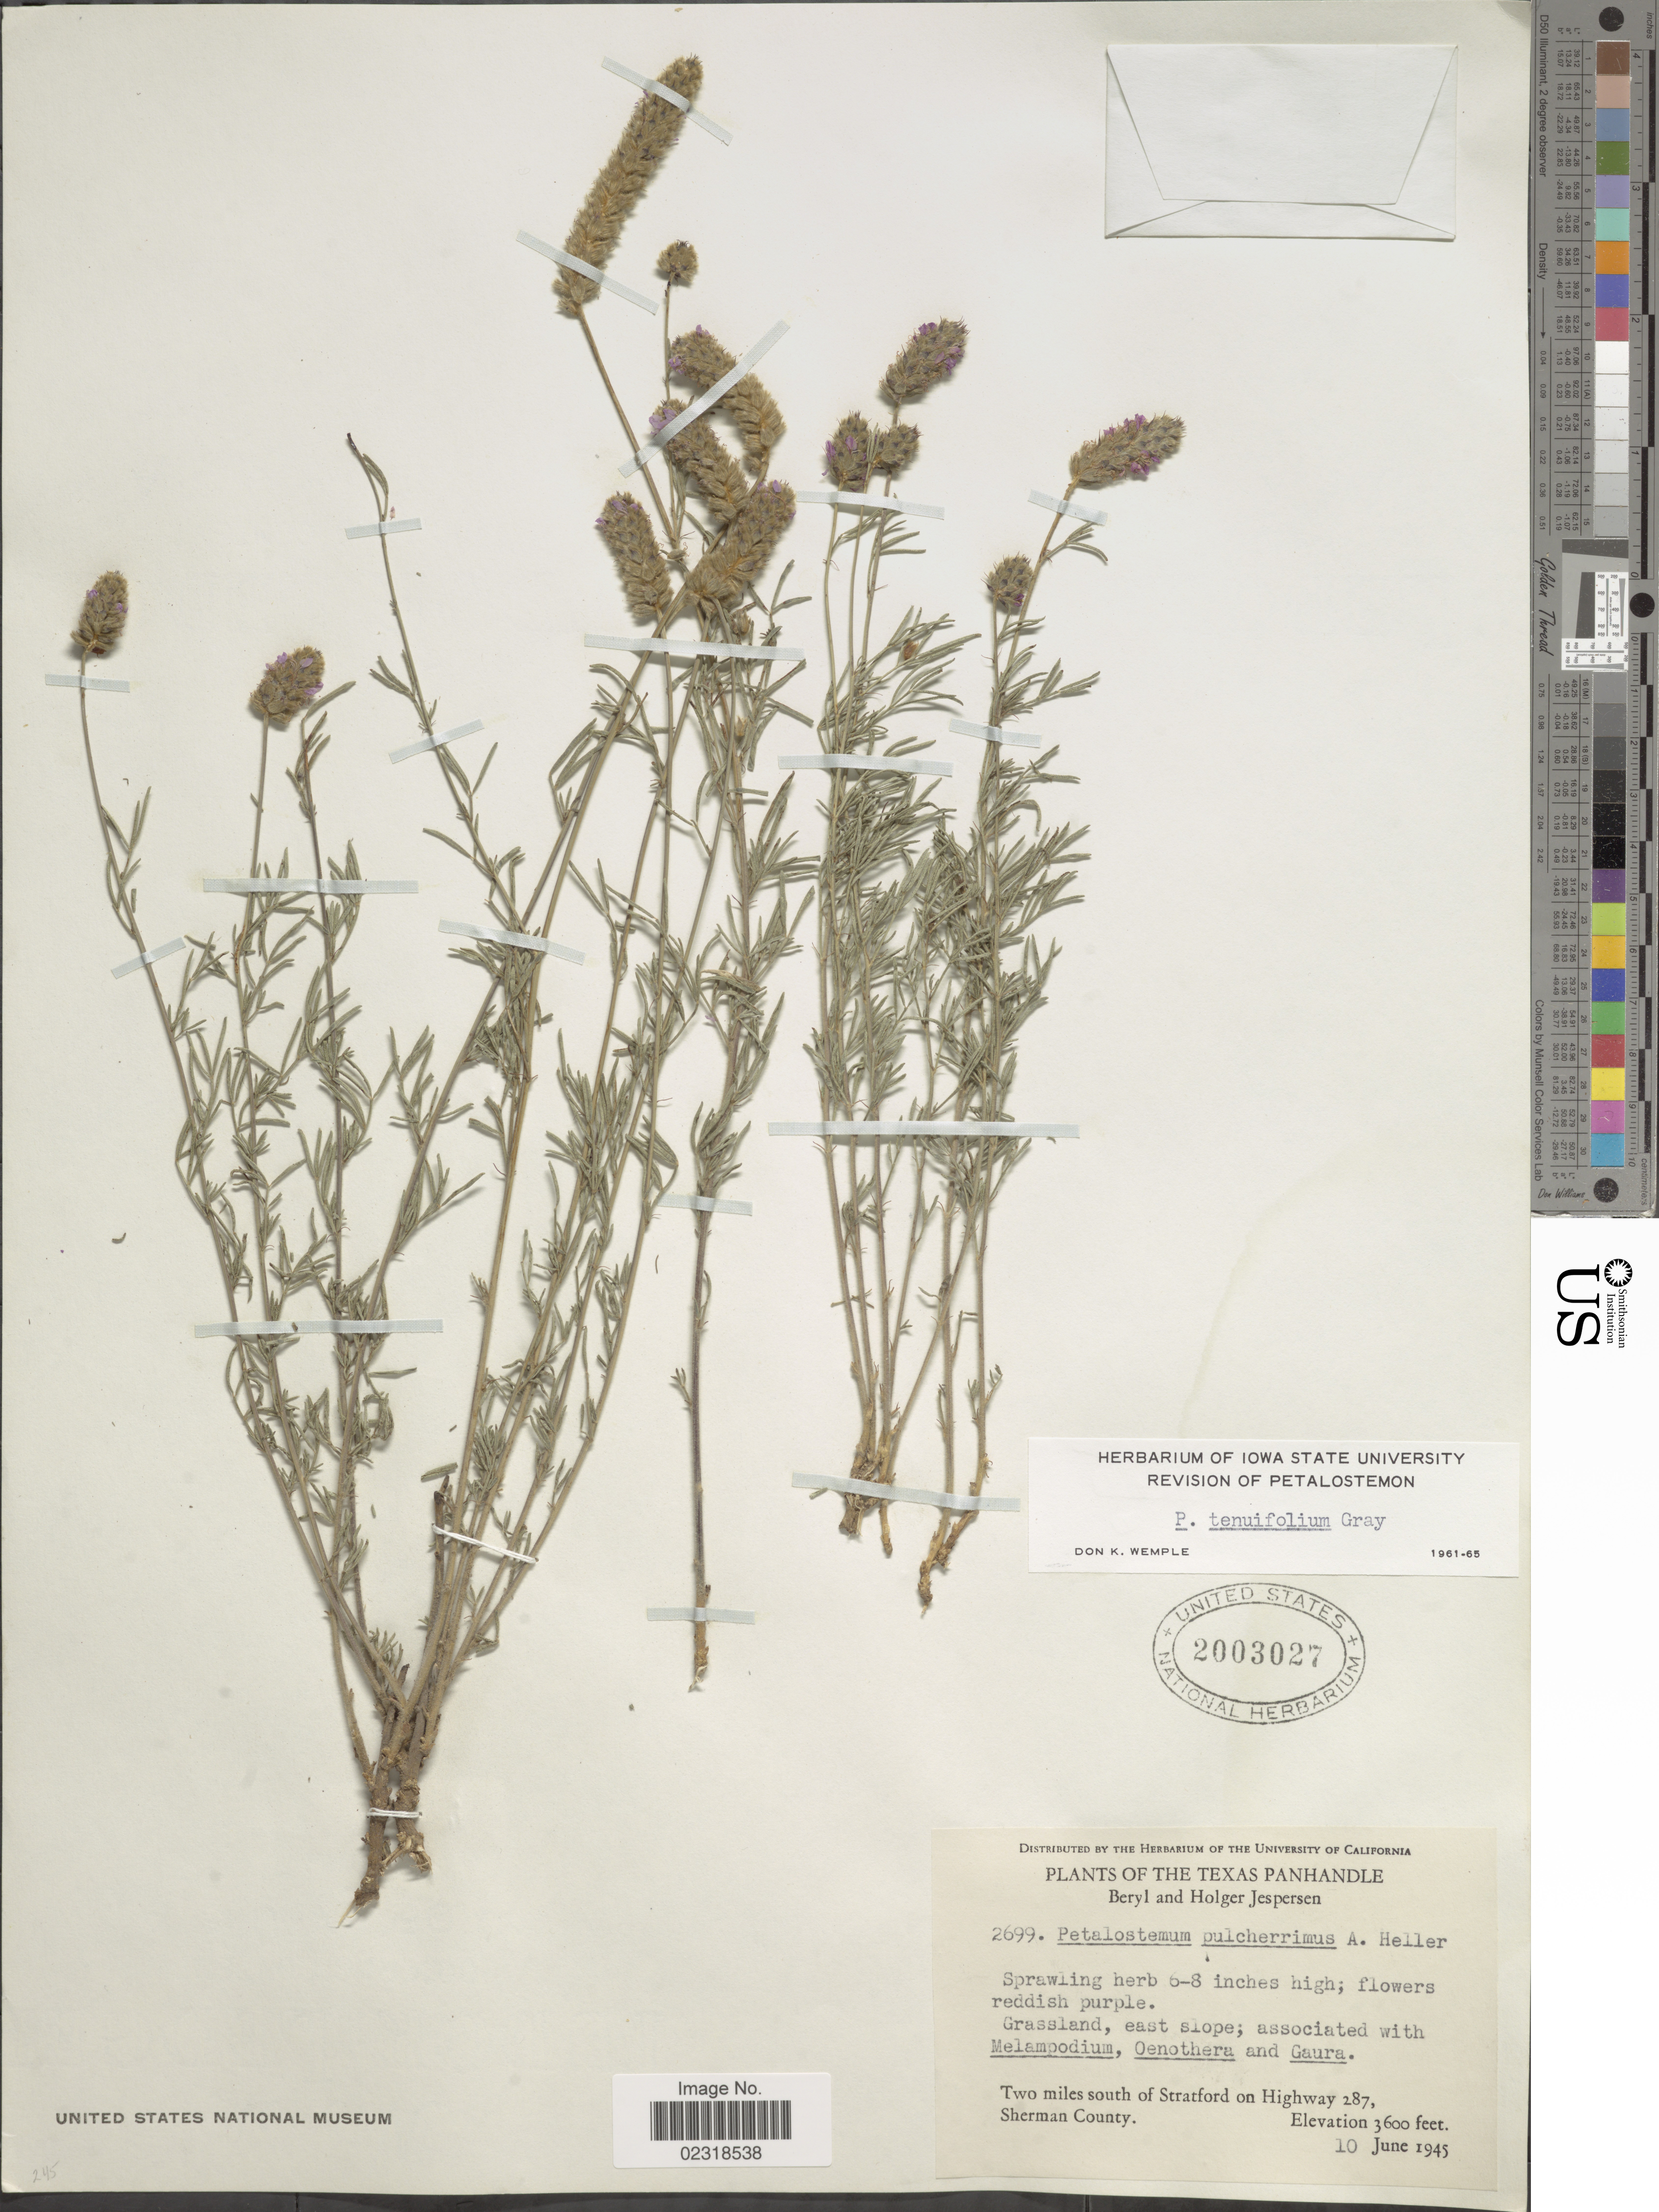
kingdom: Plantae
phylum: Tracheophyta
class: Magnoliopsida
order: Fabales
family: Fabaceae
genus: Dalea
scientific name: Dalea tenuifolia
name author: (A. Gray) Shinners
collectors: B. Jespersen & H. Jespersen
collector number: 2699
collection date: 1945-06-10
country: United States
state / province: Texas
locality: The Texas Panhandle, Two miles south of Stratford on Highway 287, Sherman County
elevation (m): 1097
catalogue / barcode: US 2003027